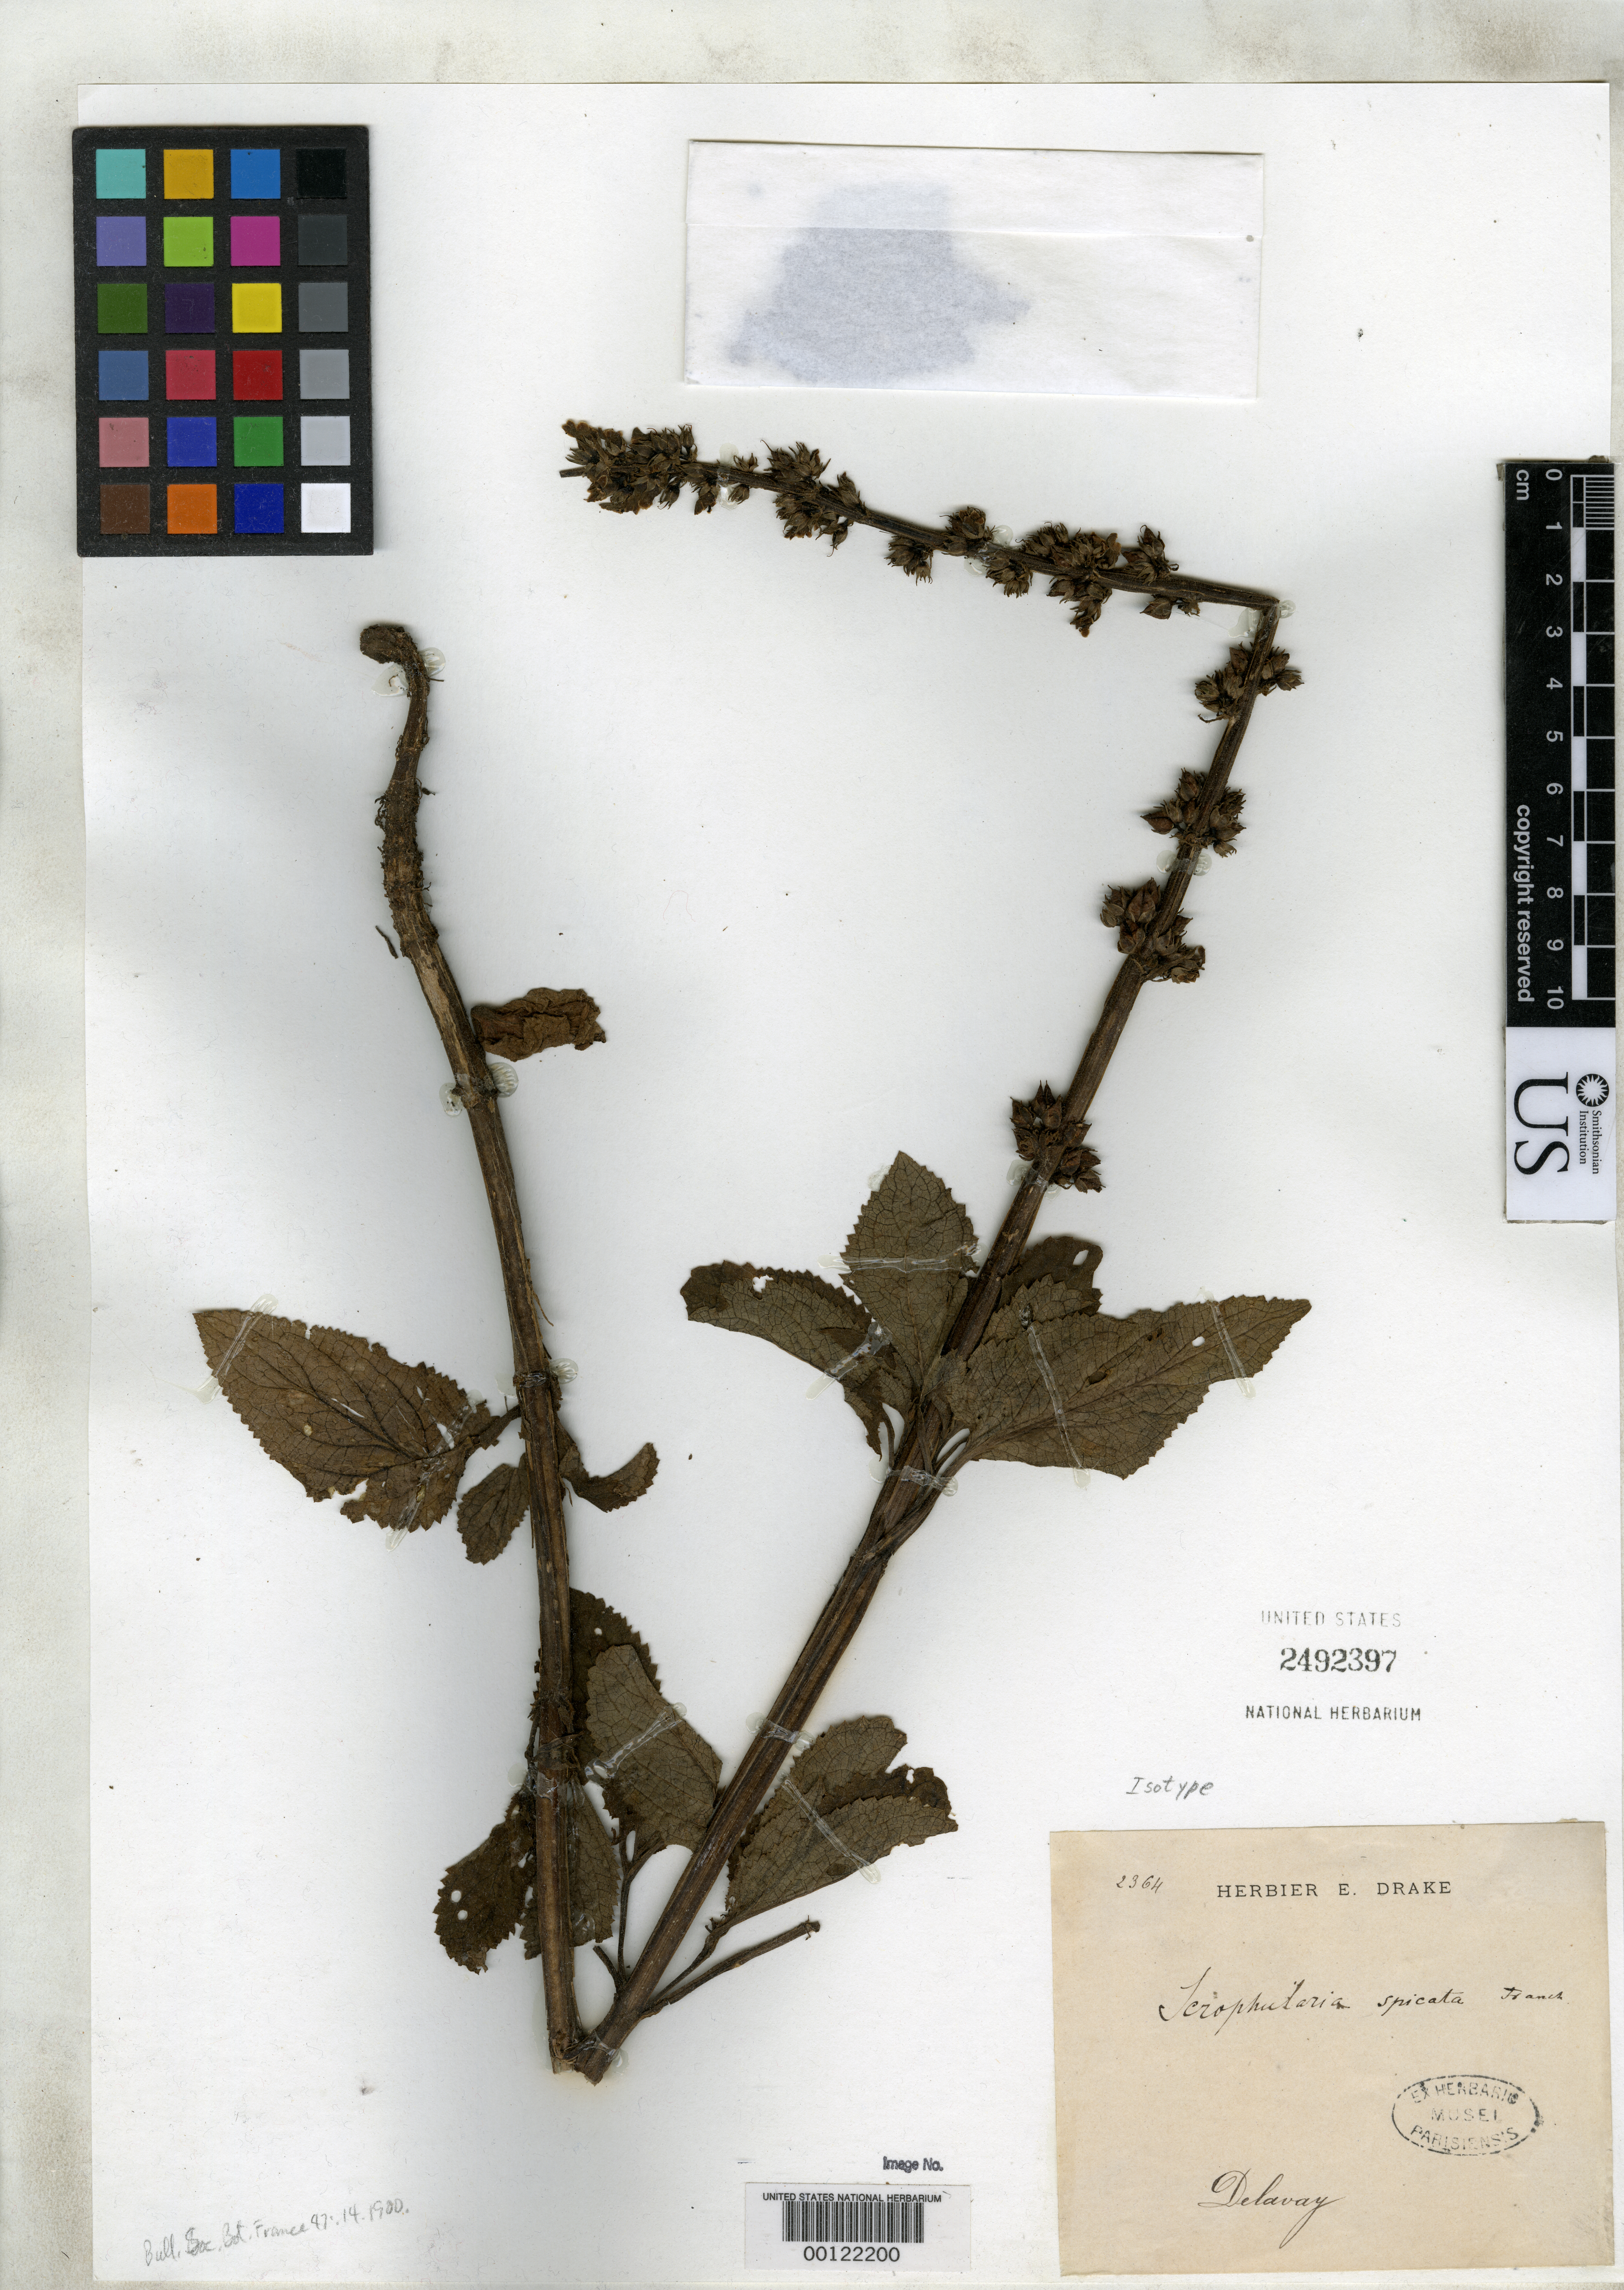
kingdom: Plantae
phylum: Tracheophyta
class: Magnoliopsida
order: Lamiales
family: Scrophulariaceae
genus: Scrophularia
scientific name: Scrophularia spicata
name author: Franch.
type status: Isotype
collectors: P. Delavay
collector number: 2364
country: China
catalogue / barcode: US 2492397